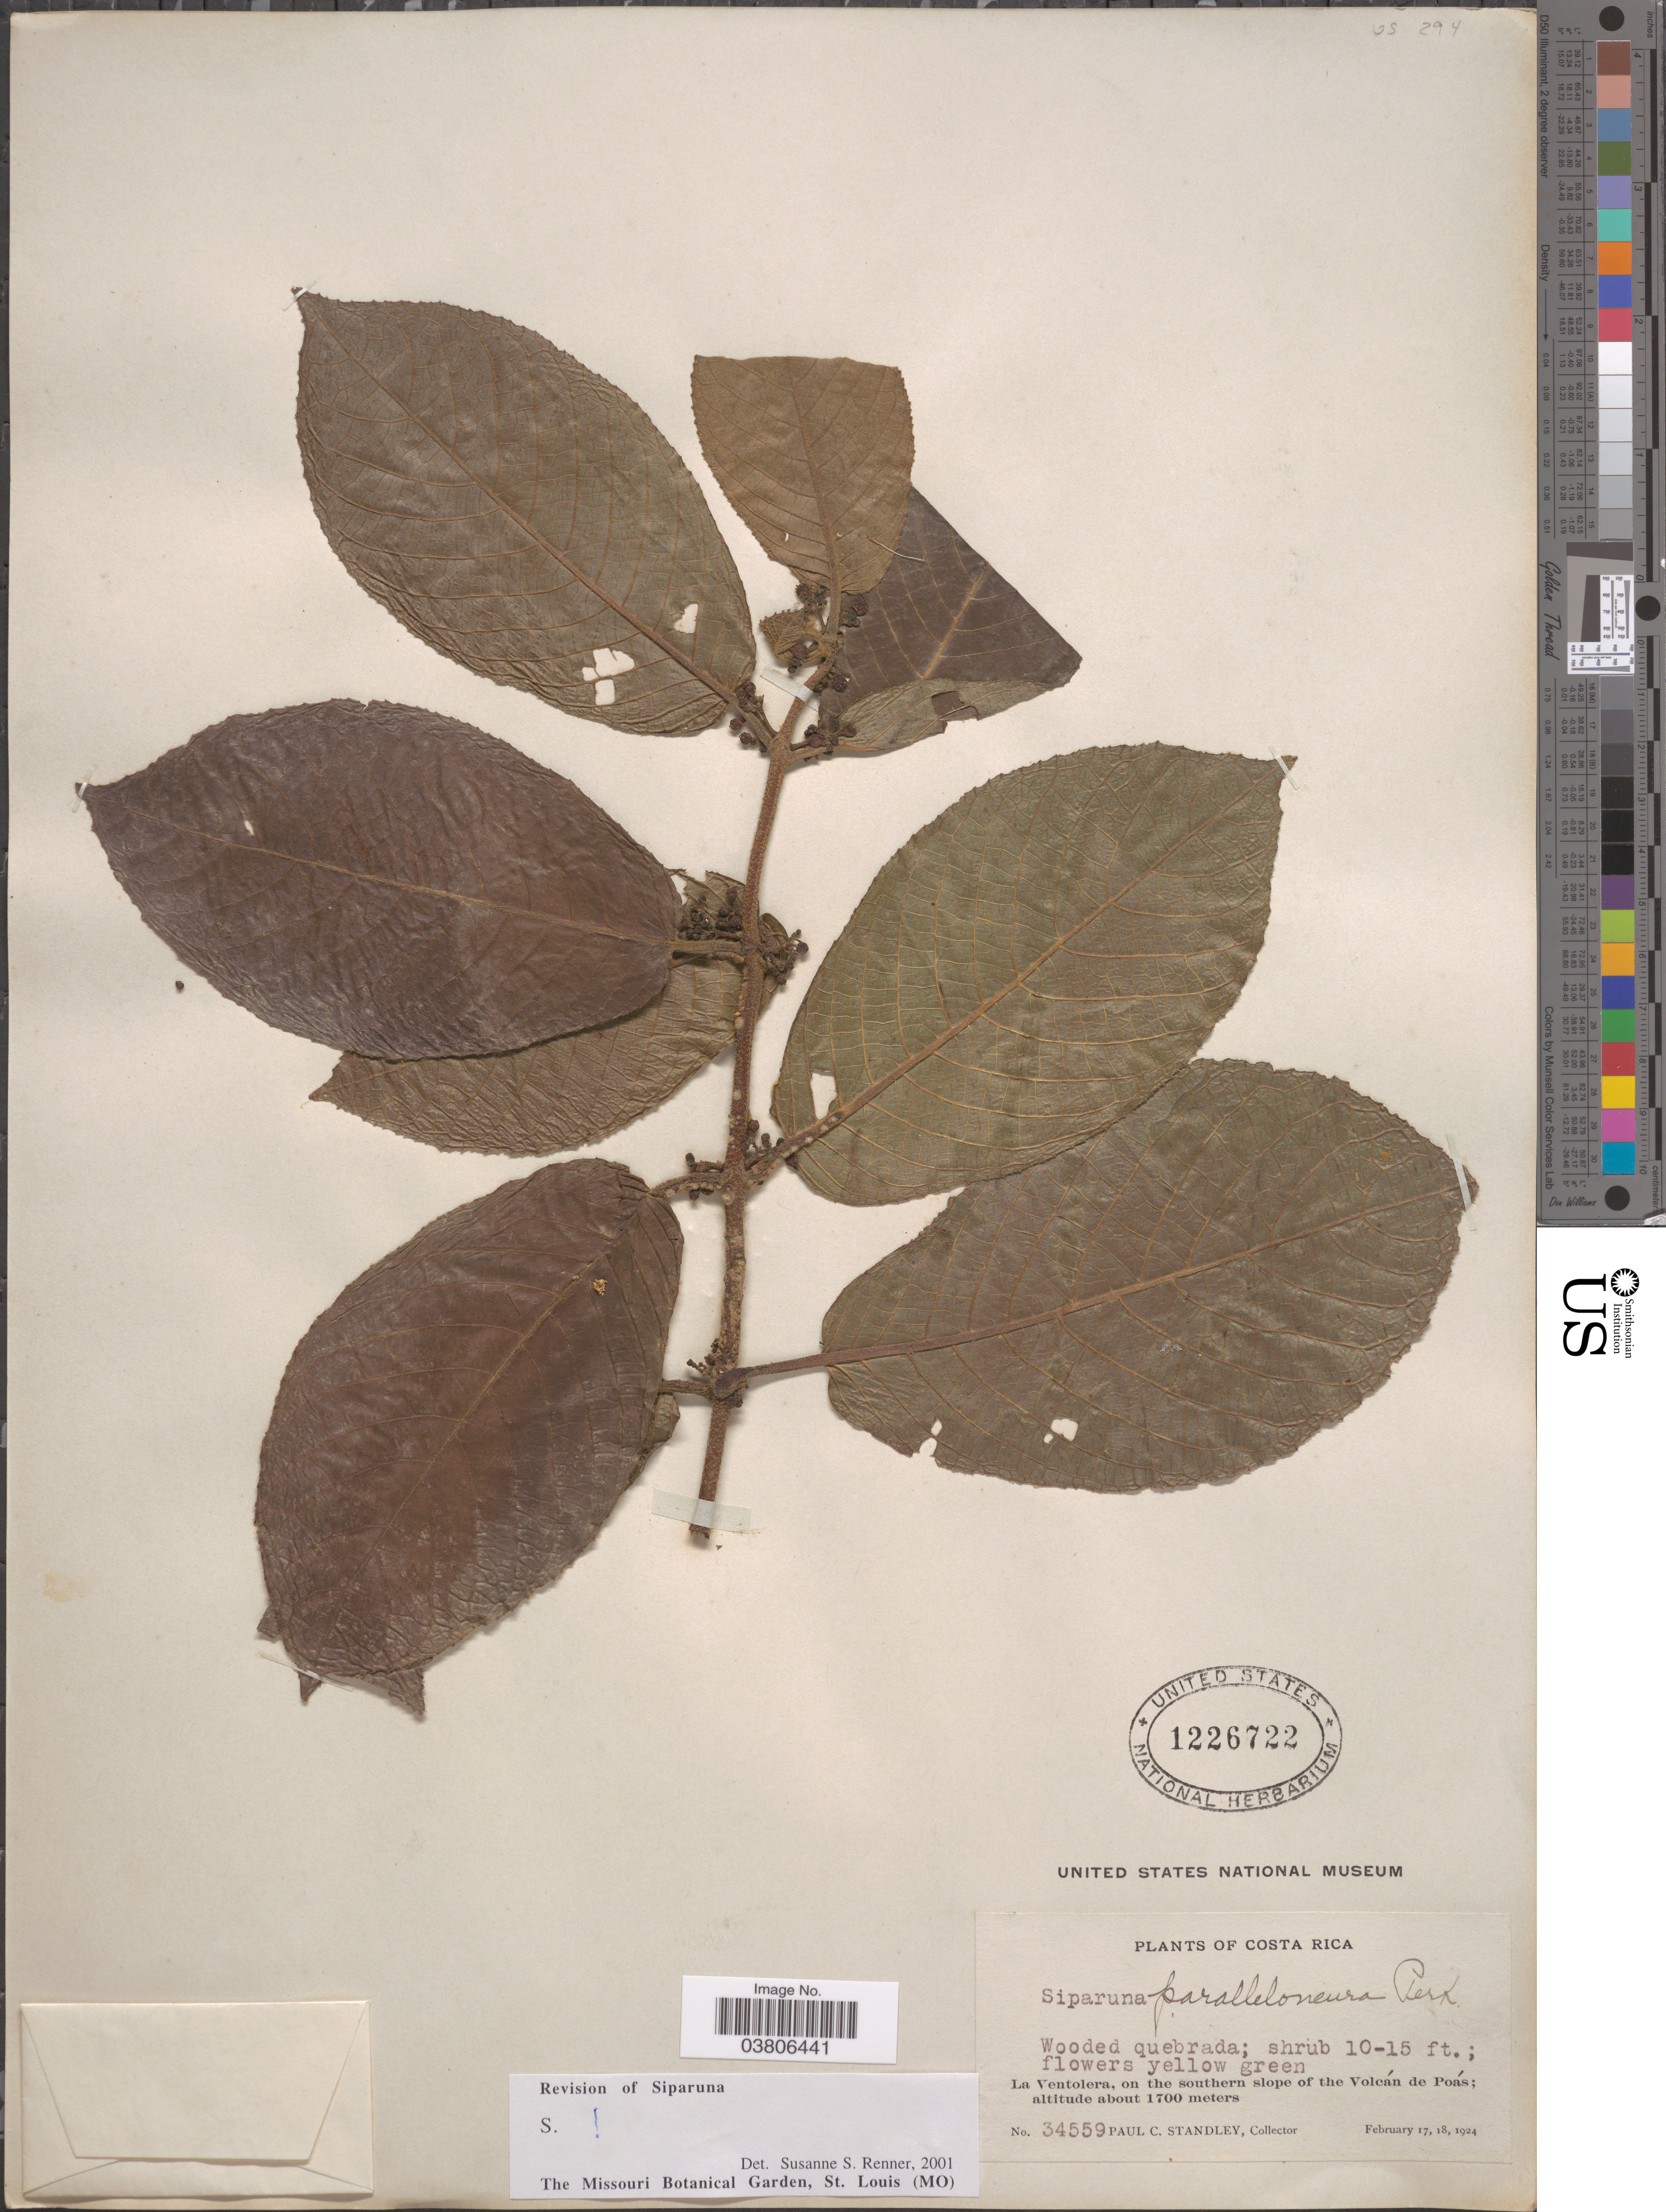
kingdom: Plantae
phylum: Tracheophyta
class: Magnoliopsida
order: Laurales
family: Siparunaceae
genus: Siparuna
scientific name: Siparuna paralleloneura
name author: Perkins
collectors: P. C. Standley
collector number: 34559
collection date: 1924-02-17/1924-02-18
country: Panama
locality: La Ventolera, on the southern slope of the Volcán de Poás.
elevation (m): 1700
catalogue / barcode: US 1226722